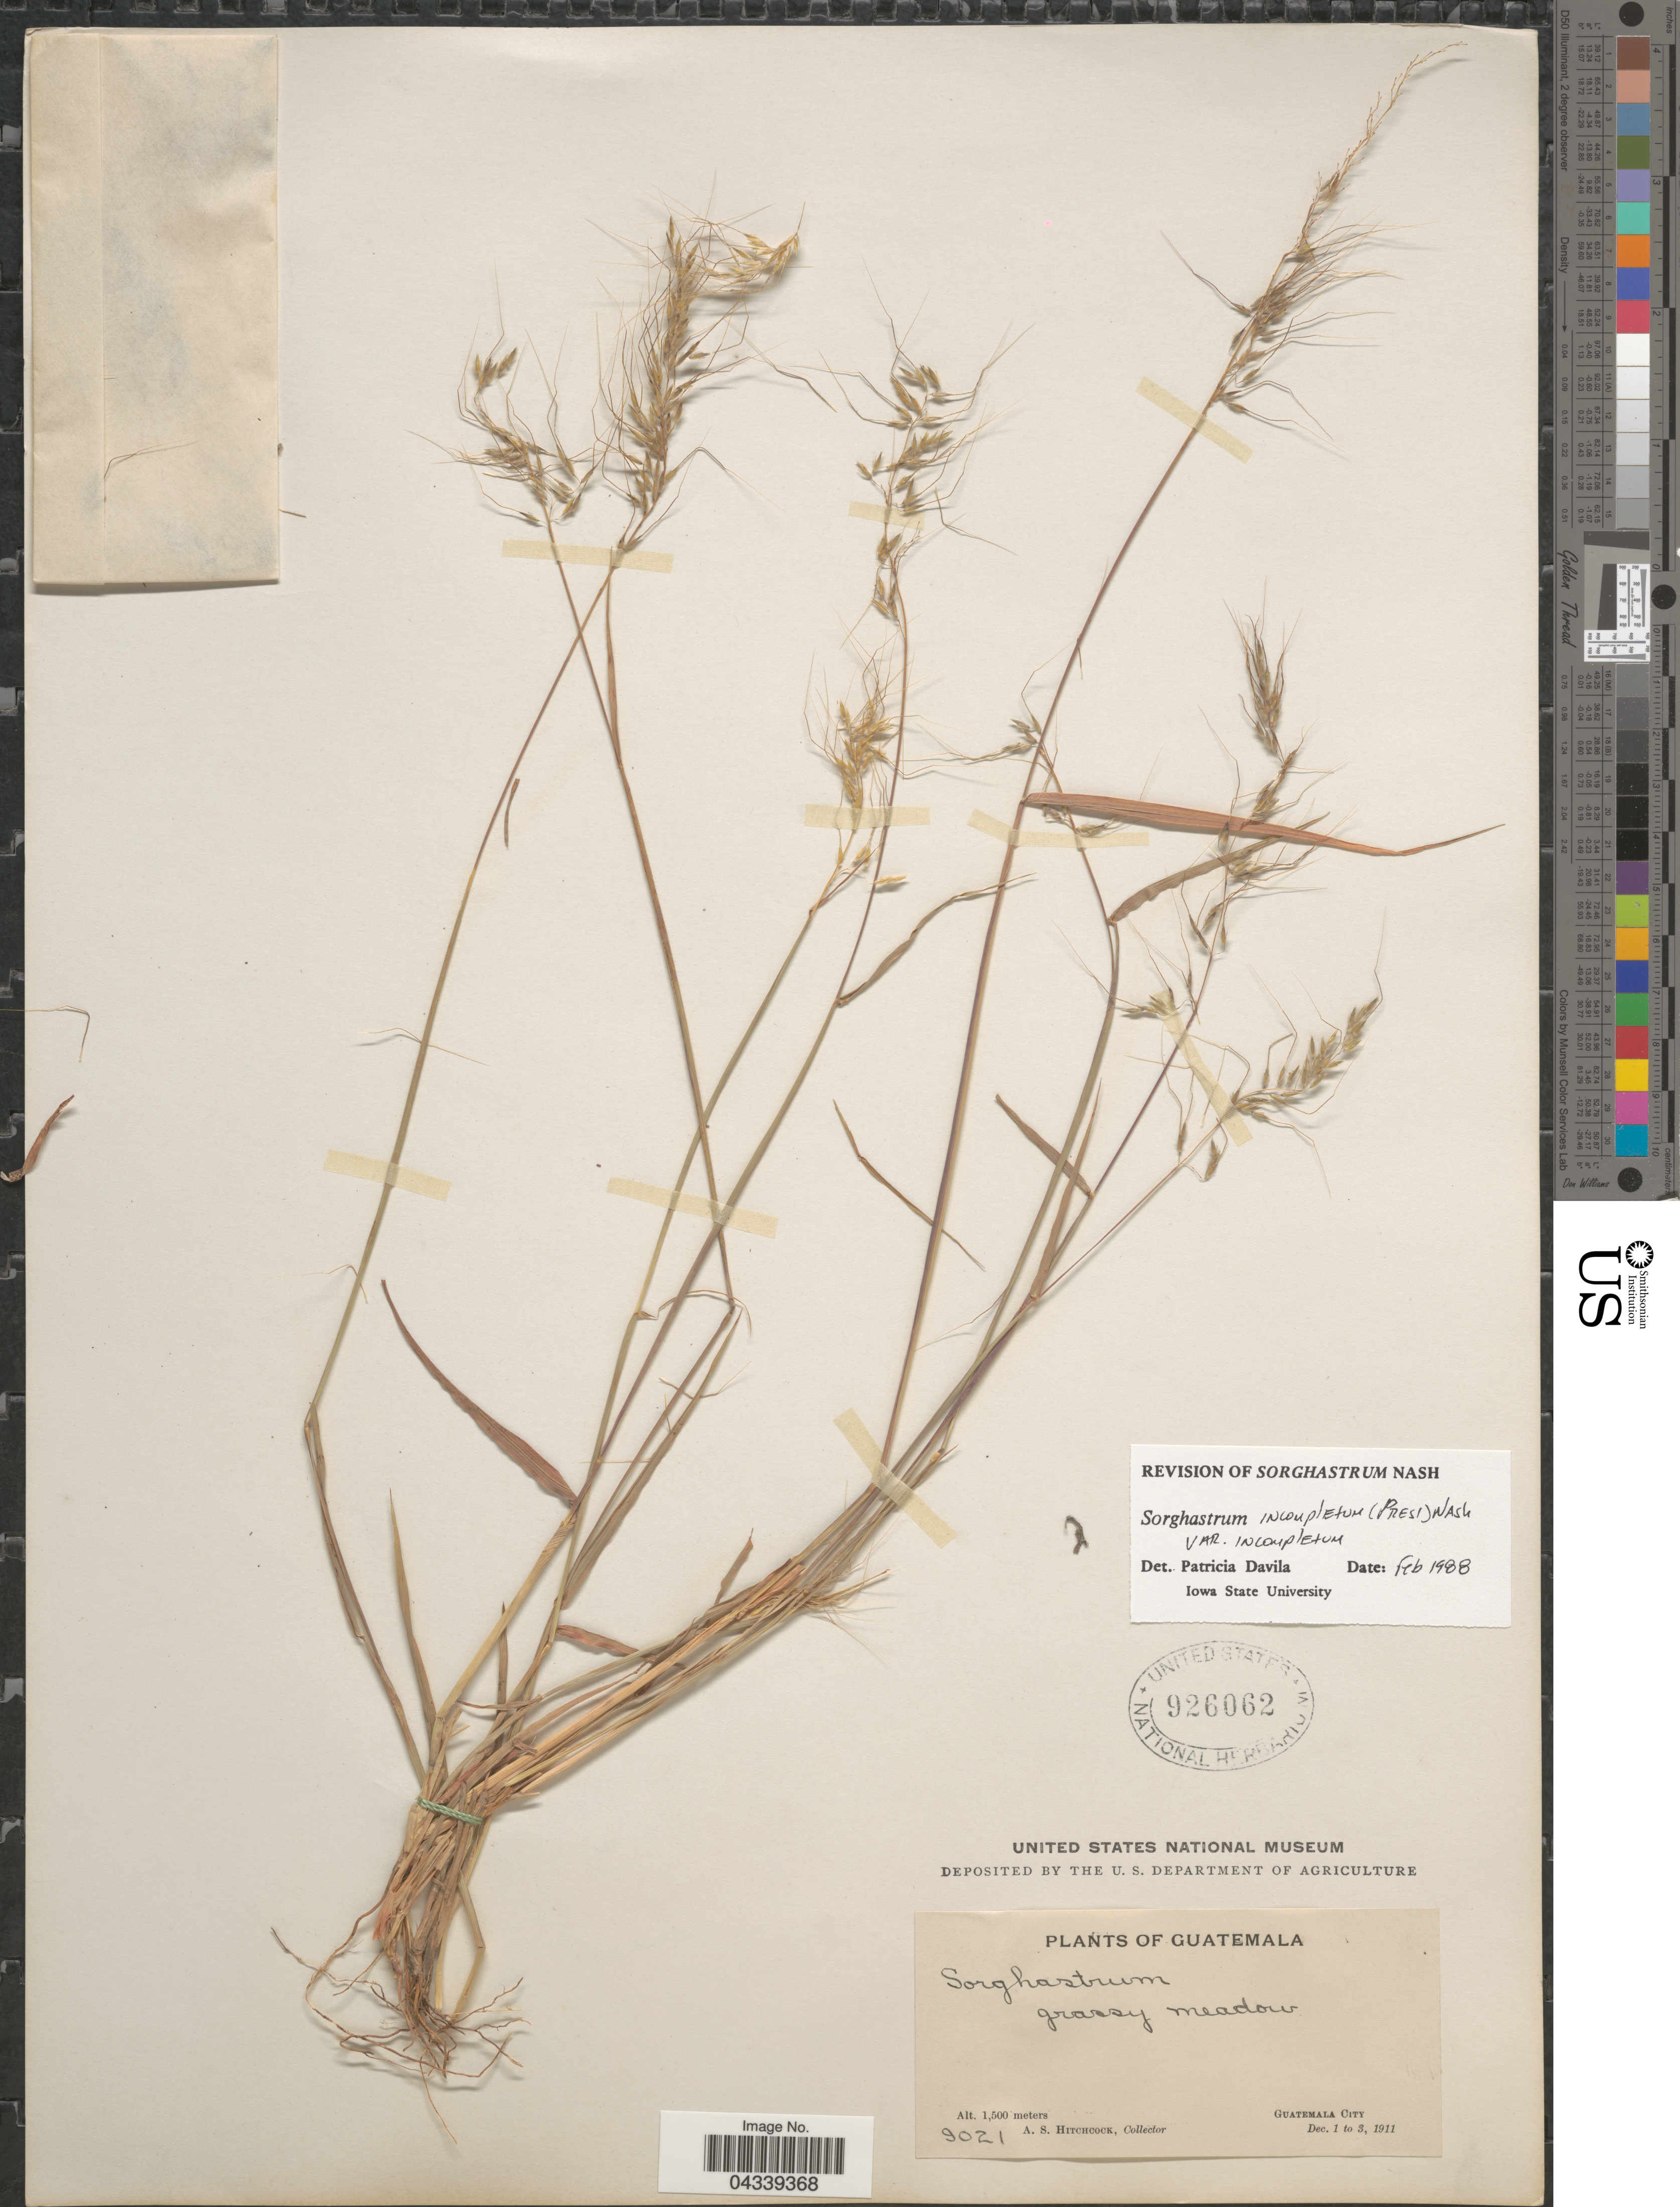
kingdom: Plantae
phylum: Tracheophyta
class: Liliopsida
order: Poales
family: Poaceae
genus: Sorghastrum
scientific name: Sorghastrum incompletum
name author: (J. Presl) Nash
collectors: A. S. Hitchcock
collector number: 9021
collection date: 1911-12-01/1911-12-03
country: Guatemala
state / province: Guatemala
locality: Guatemala City.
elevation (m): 1500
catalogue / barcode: US 926062